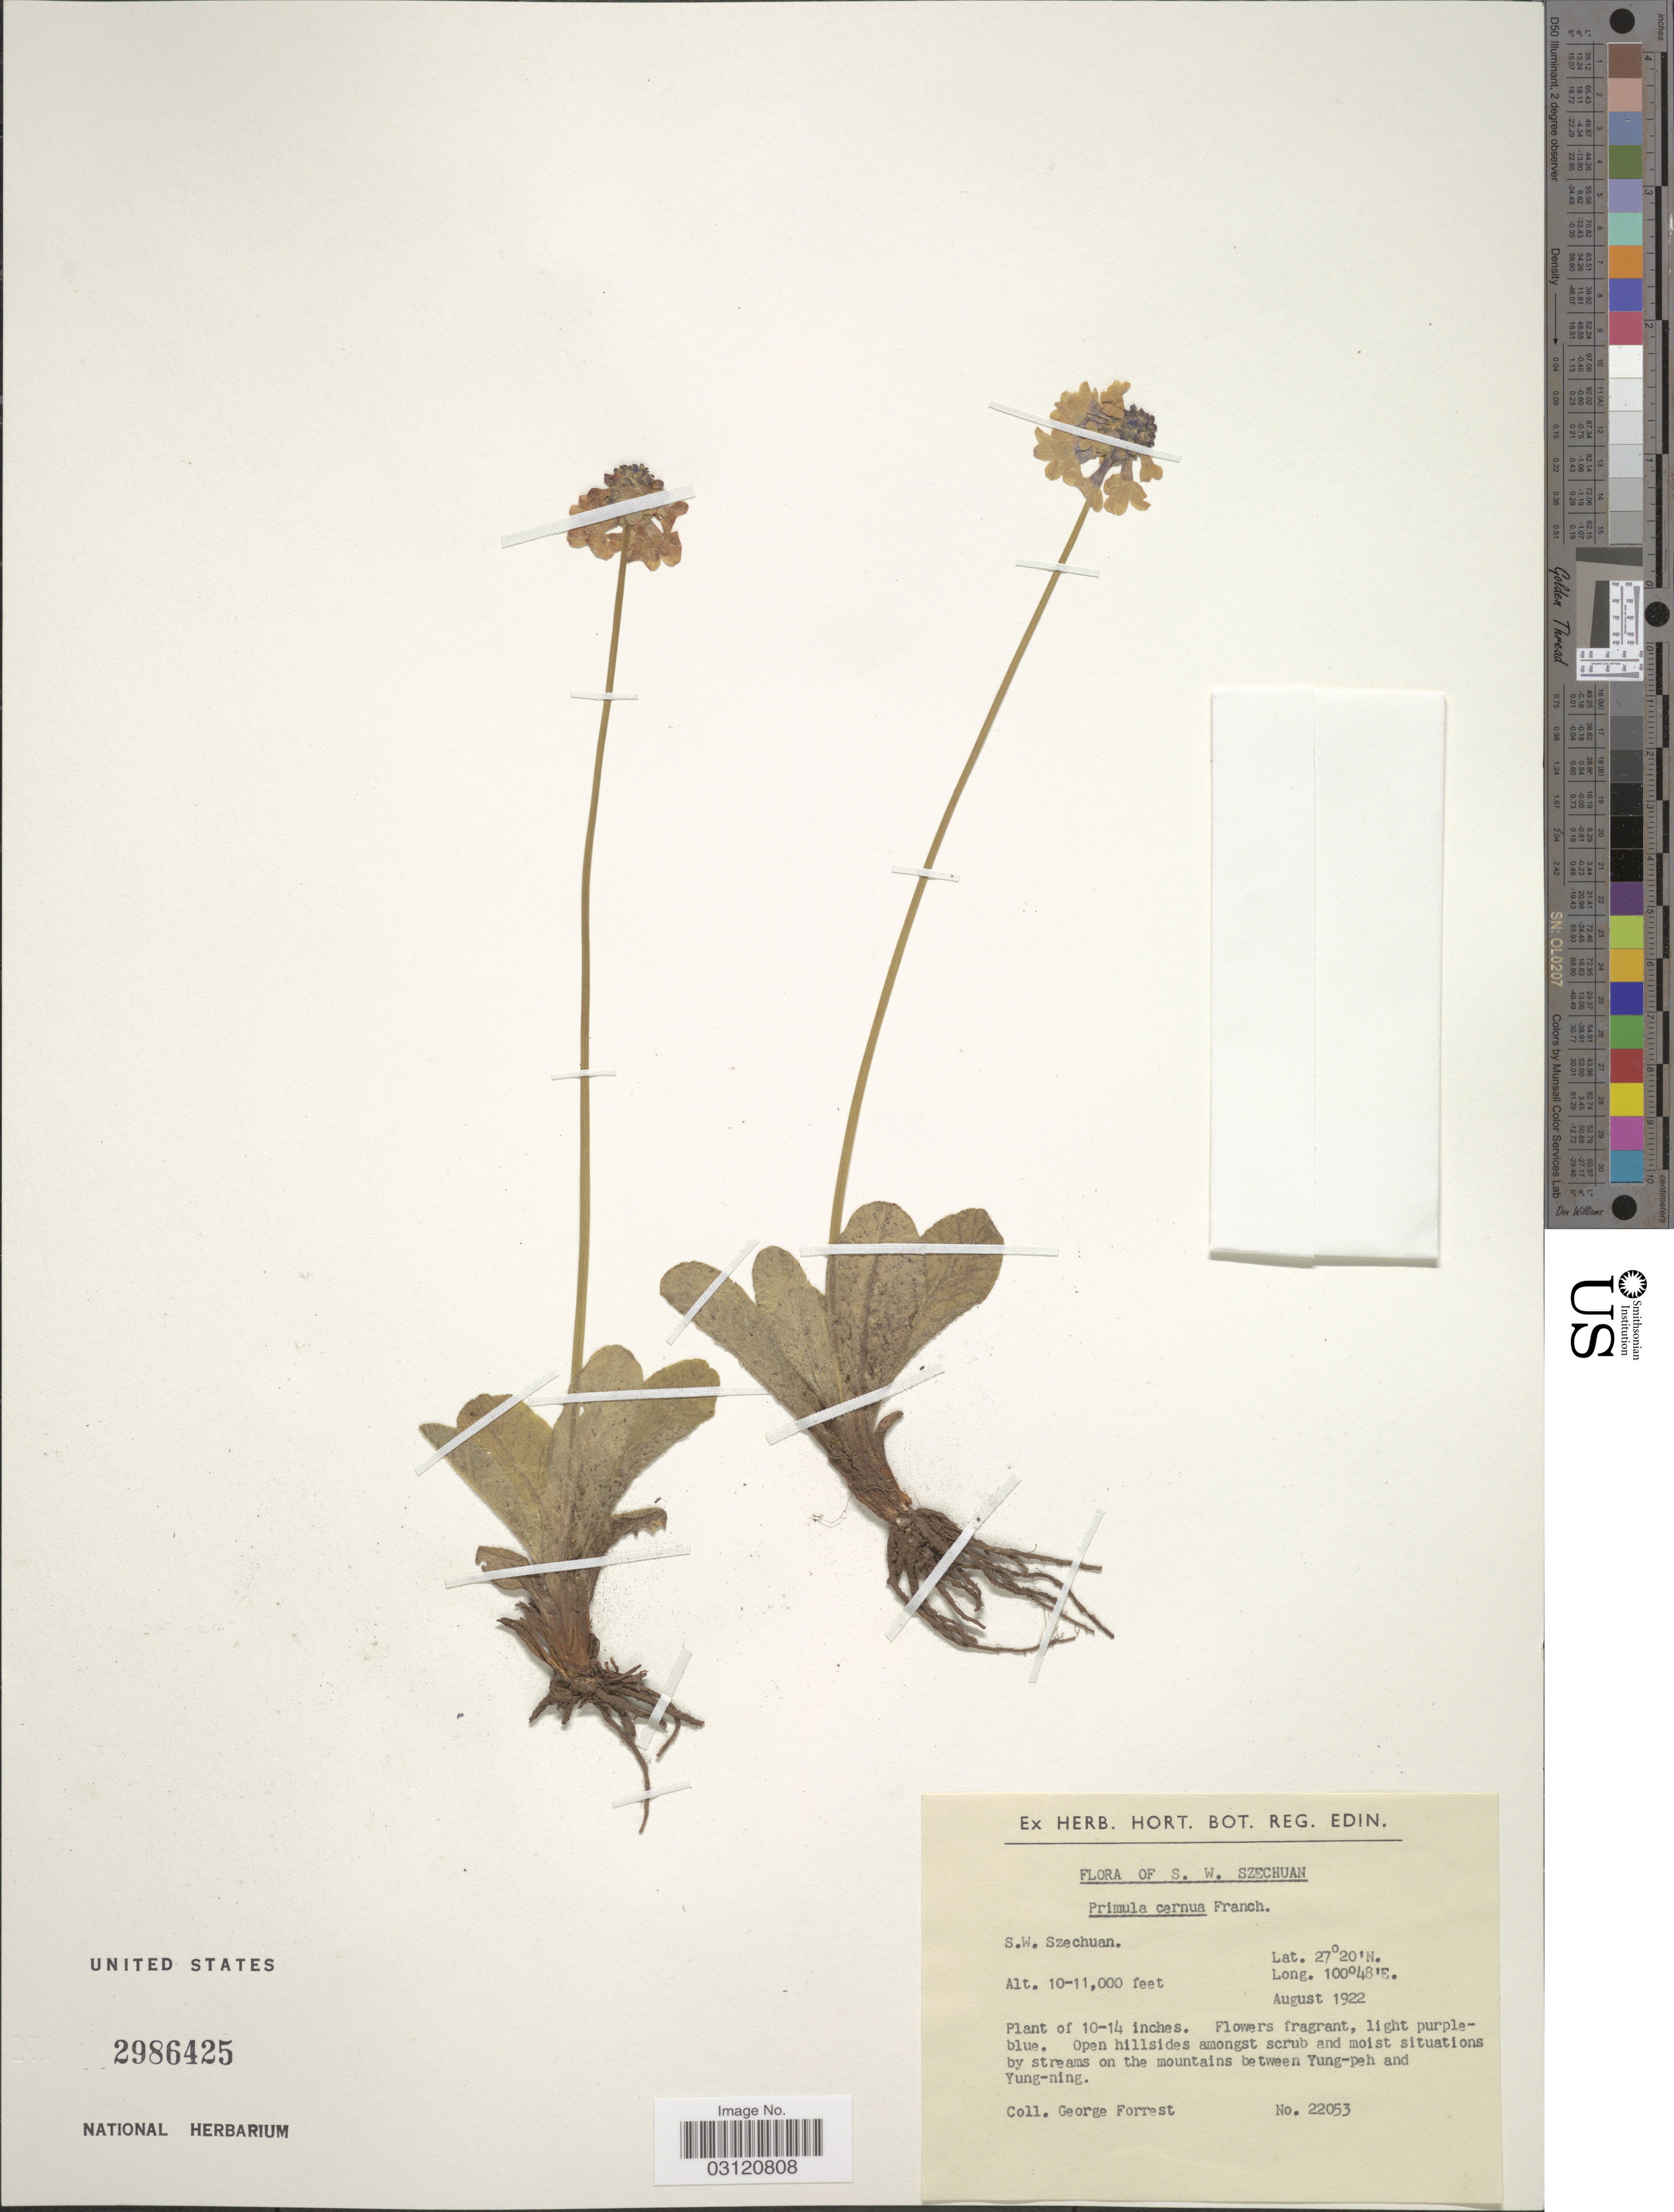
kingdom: Plantae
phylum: Tracheophyta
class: Magnoliopsida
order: Ericales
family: Primulaceae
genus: Primula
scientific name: Primula cernua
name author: Franch.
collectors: G. Forrest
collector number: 22053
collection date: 1922-08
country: China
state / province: Sichuan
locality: S. W. Szechuan.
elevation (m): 3048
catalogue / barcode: US 2986425